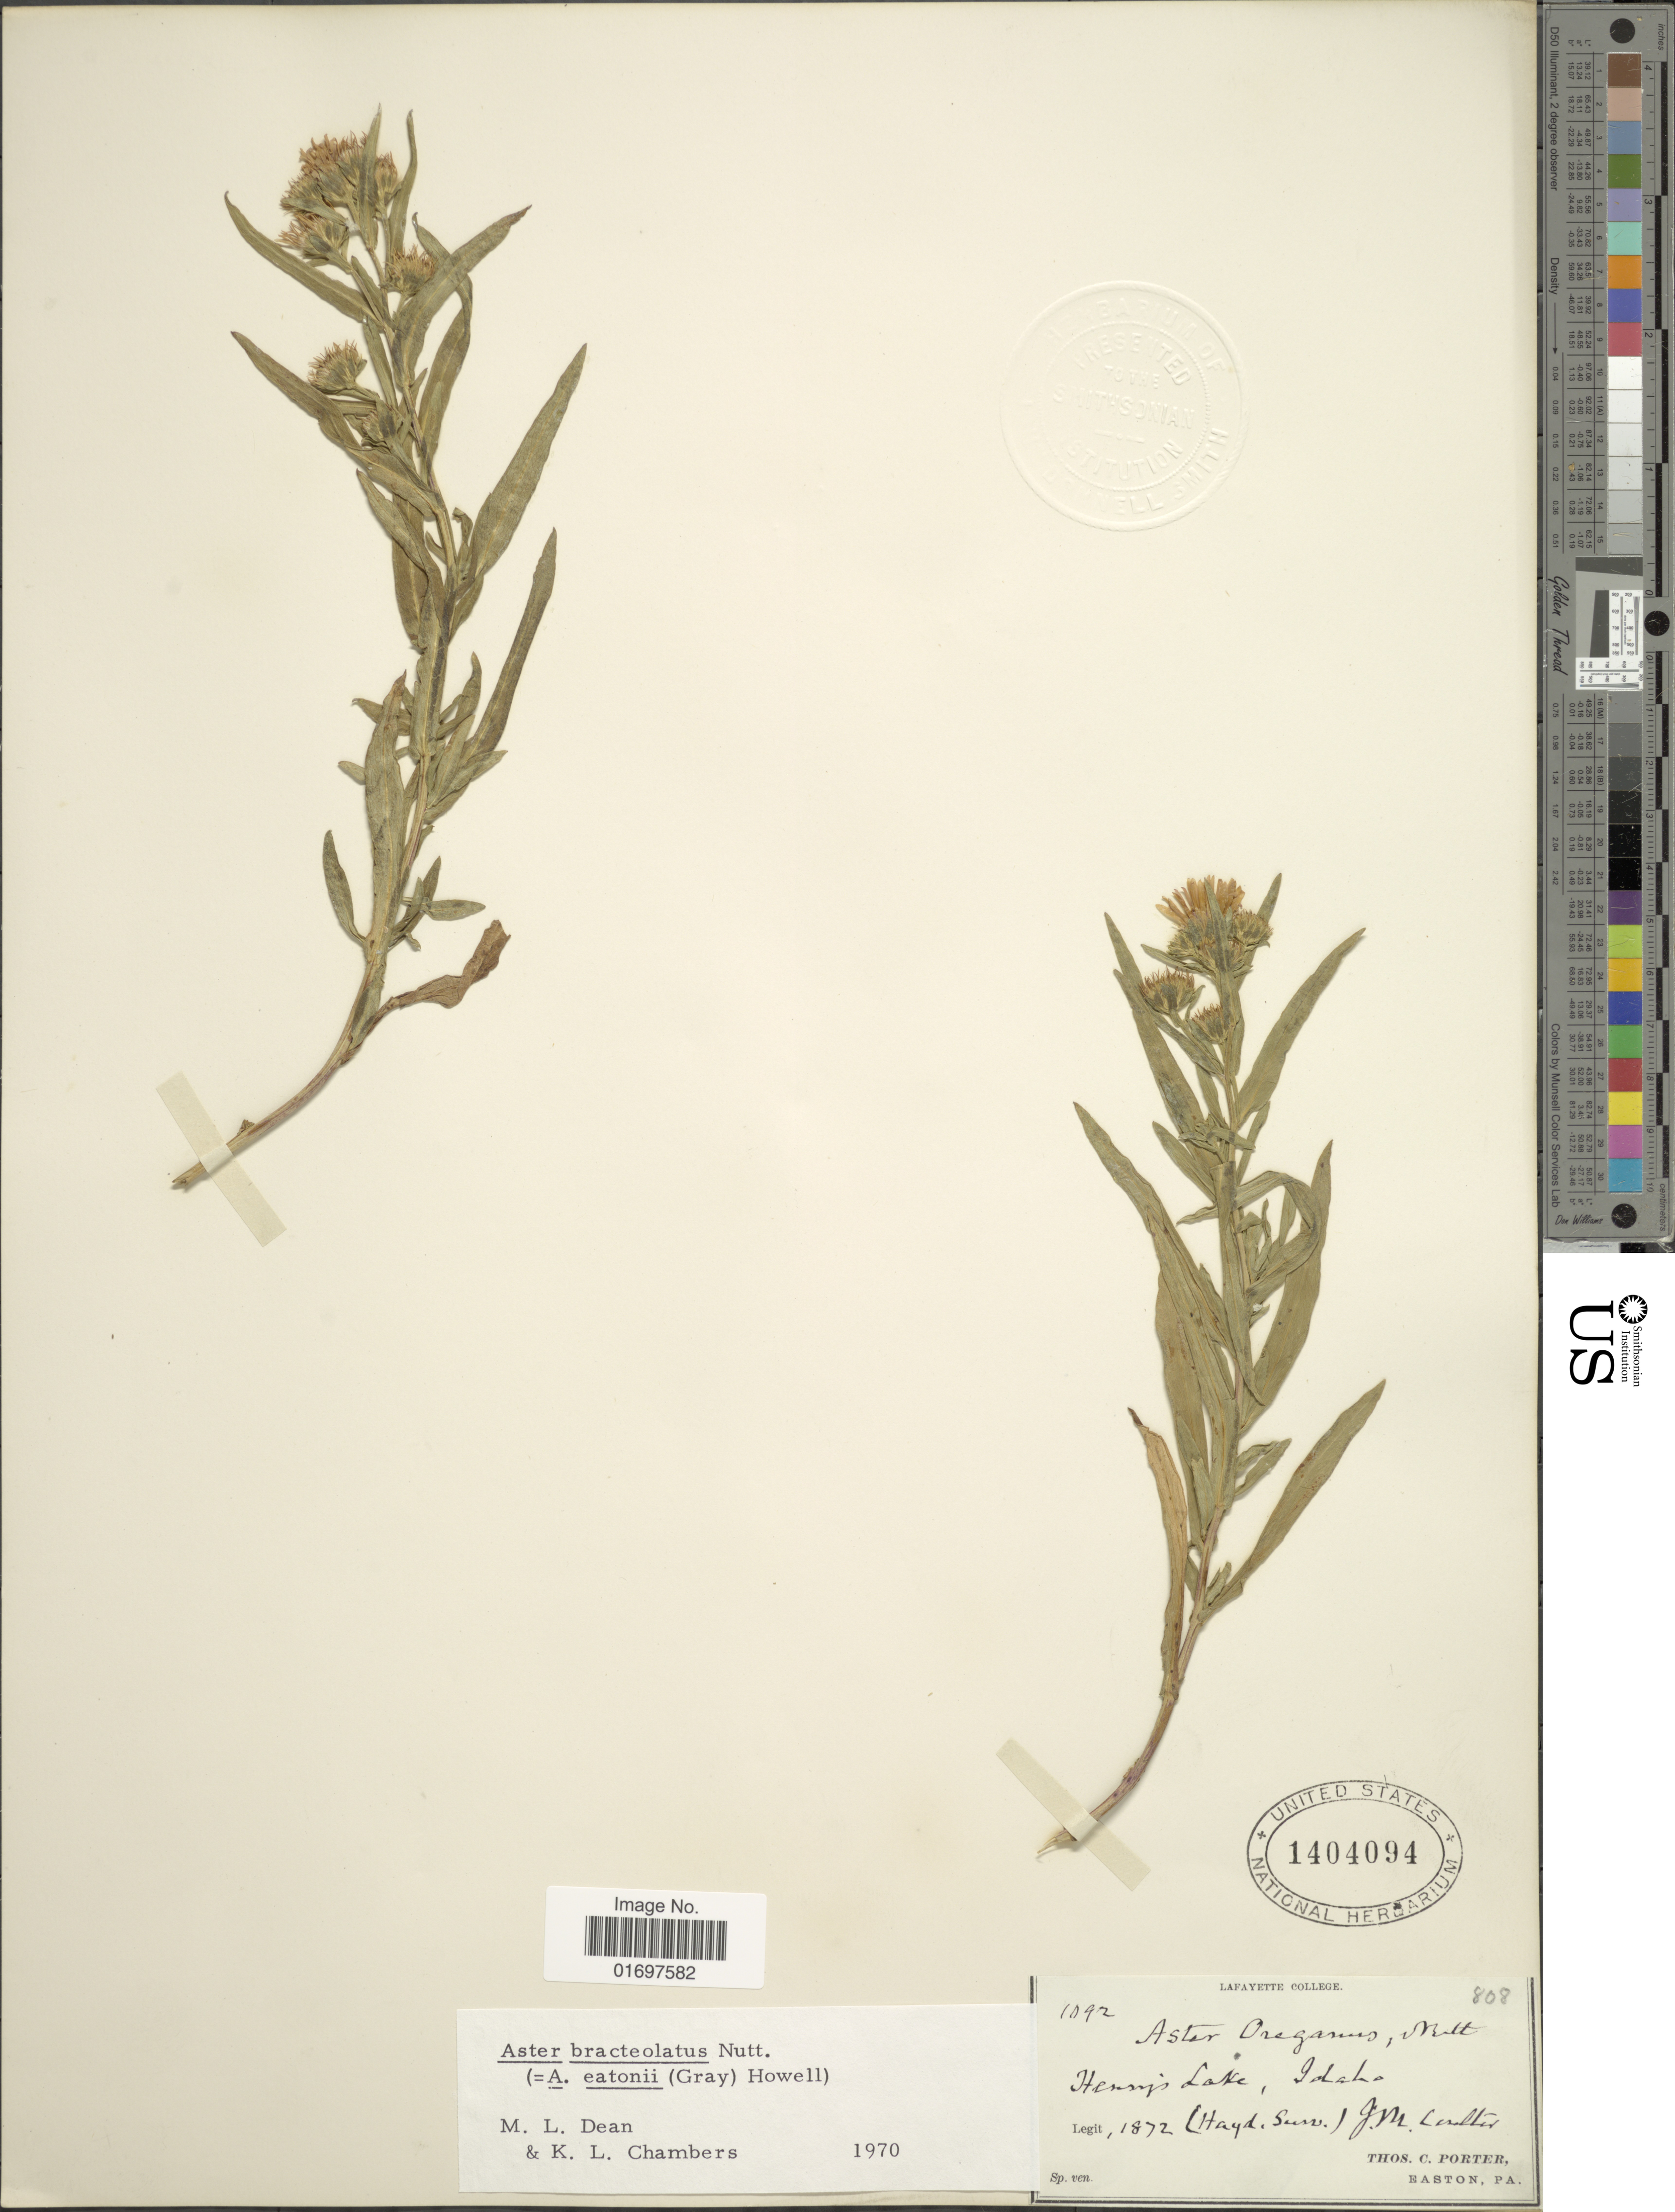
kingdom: Plantae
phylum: Tracheophyta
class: Magnoliopsida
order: Asterales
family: Asteraceae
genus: Symphyotrichum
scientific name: Symphyotrichum bracteolatum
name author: (Nutt.) G.L. Nesom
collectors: J. M. Coulter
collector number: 808/1092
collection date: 1872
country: United States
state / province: Idaho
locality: Henry's Lake.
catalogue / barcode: US 1404094